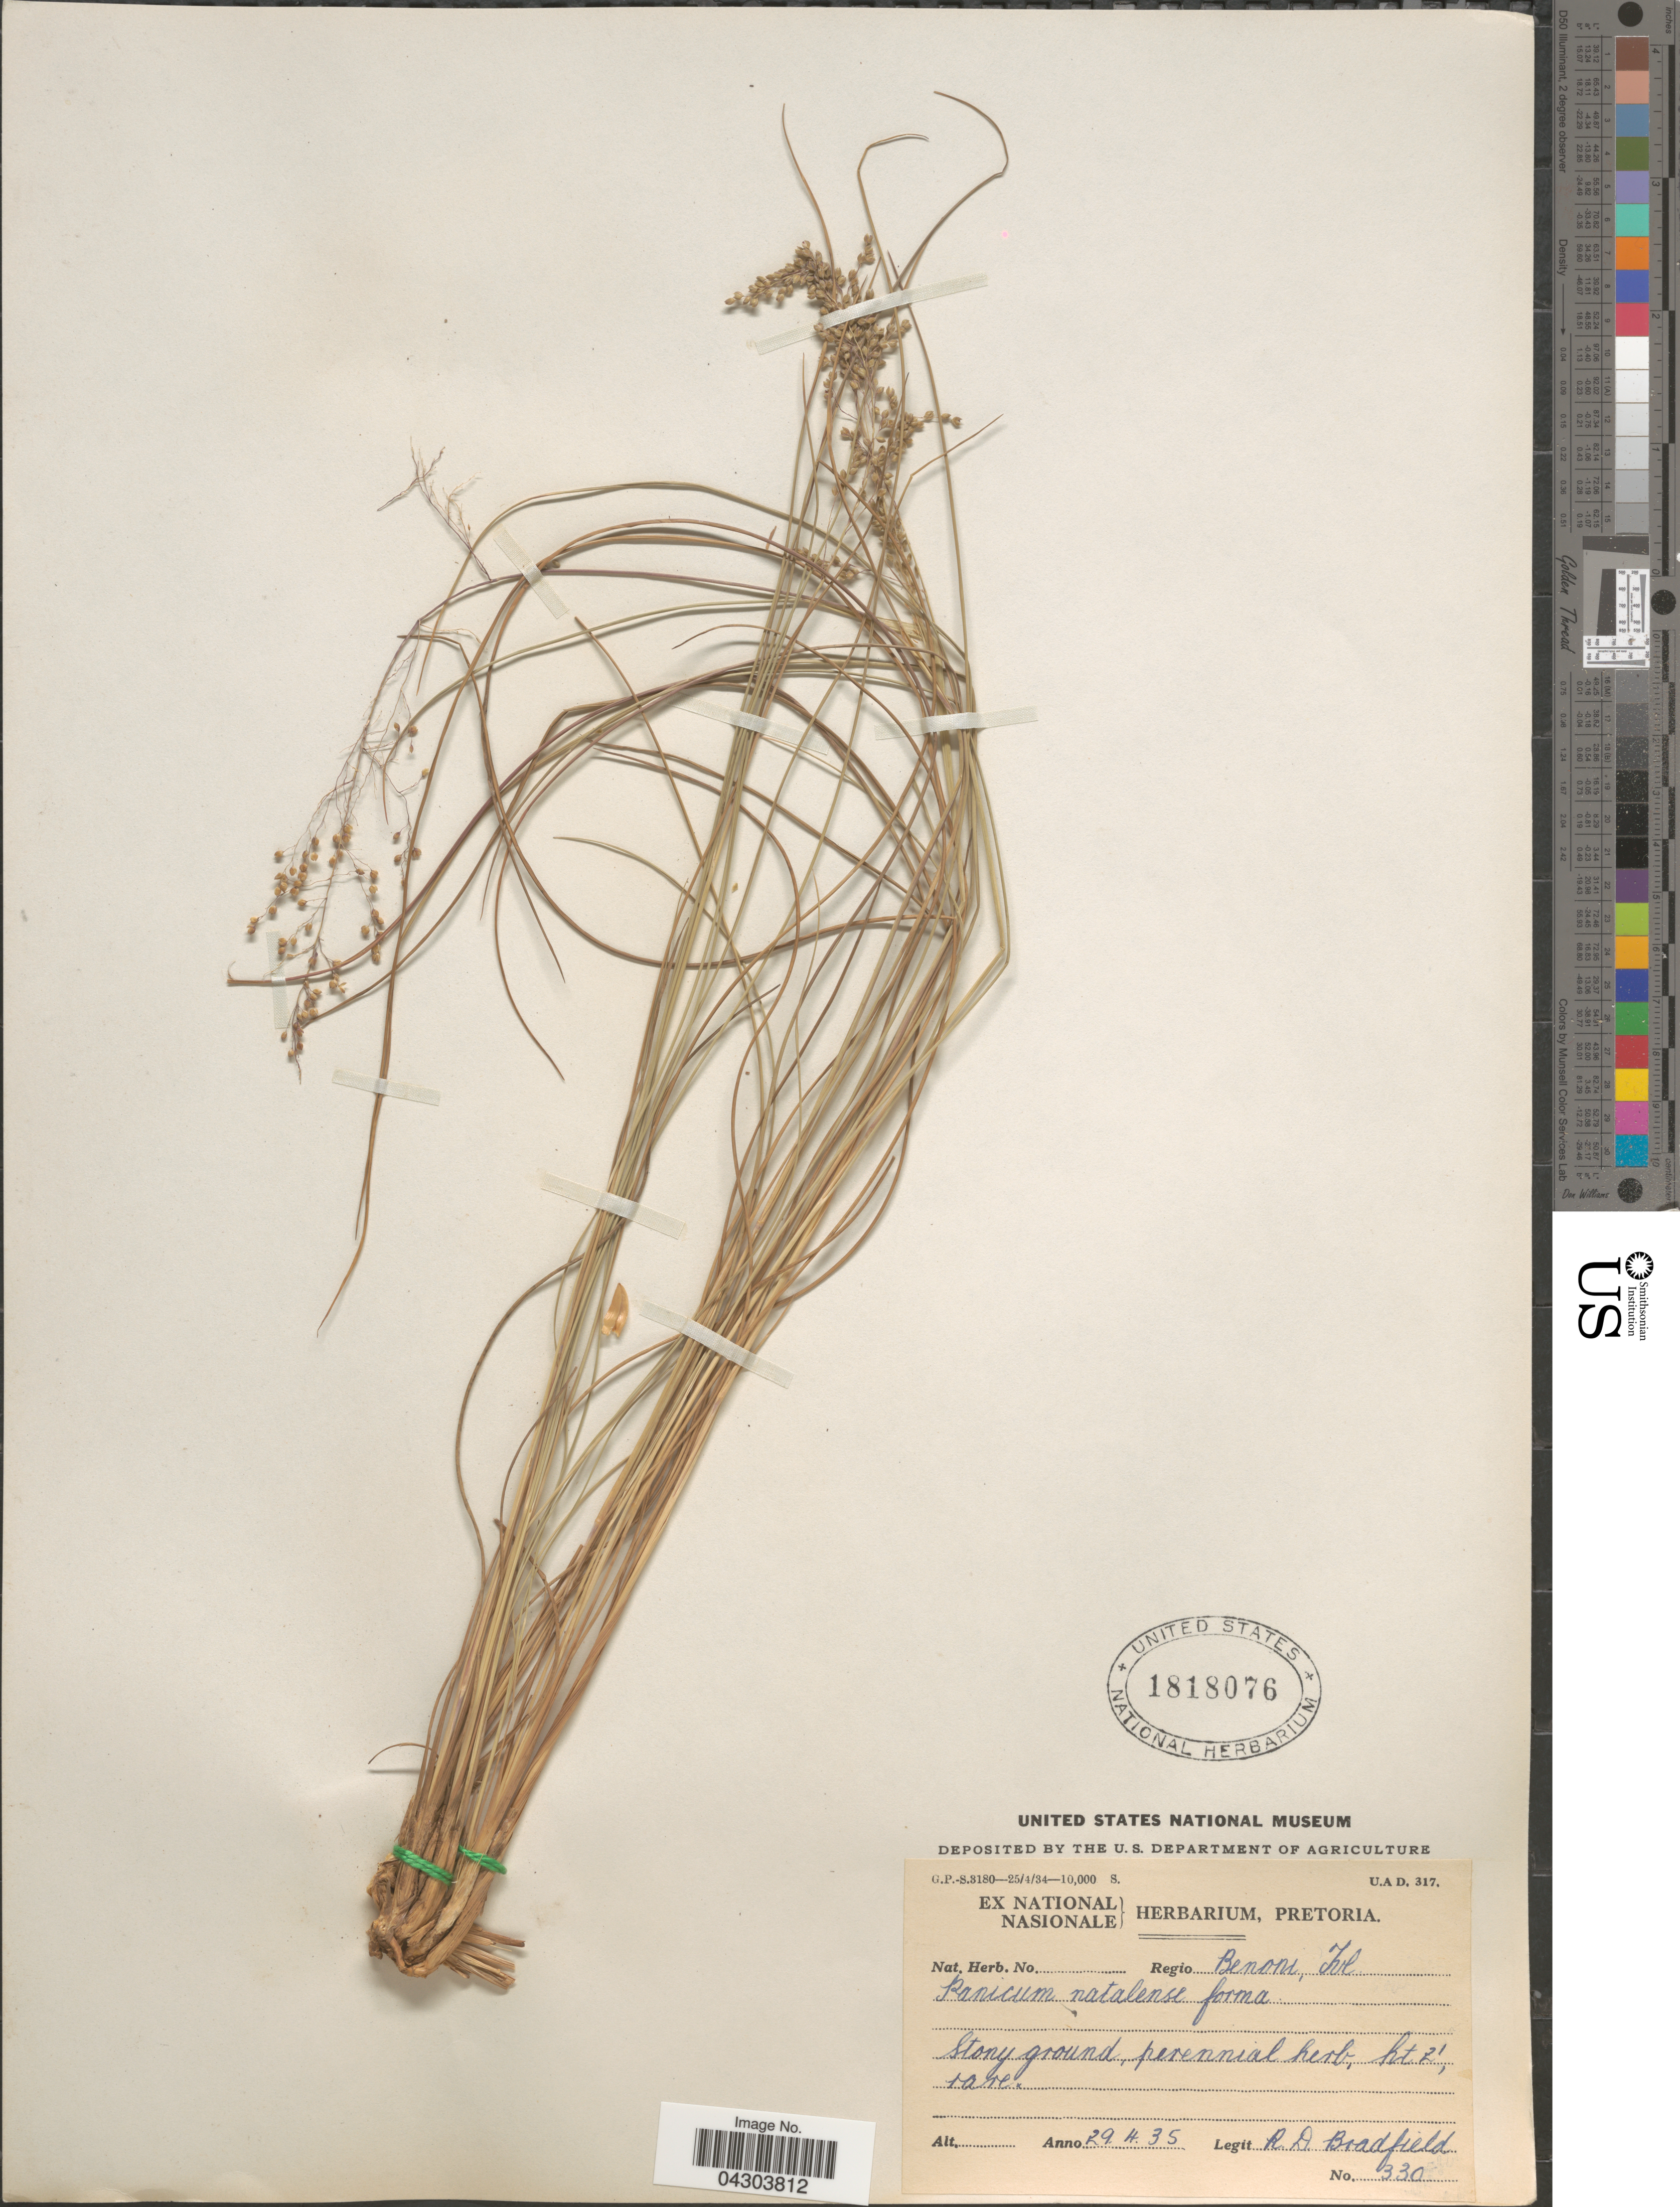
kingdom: Plantae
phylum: Tracheophyta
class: Liliopsida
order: Poales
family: Poaceae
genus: Panicum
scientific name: Panicum natalense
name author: Hochst.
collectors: R. Bradfield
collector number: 330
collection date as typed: Transcribed d/m/y: 29/4/35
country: South Africa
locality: Regio Benoni, Tvl.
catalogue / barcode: US 1818076